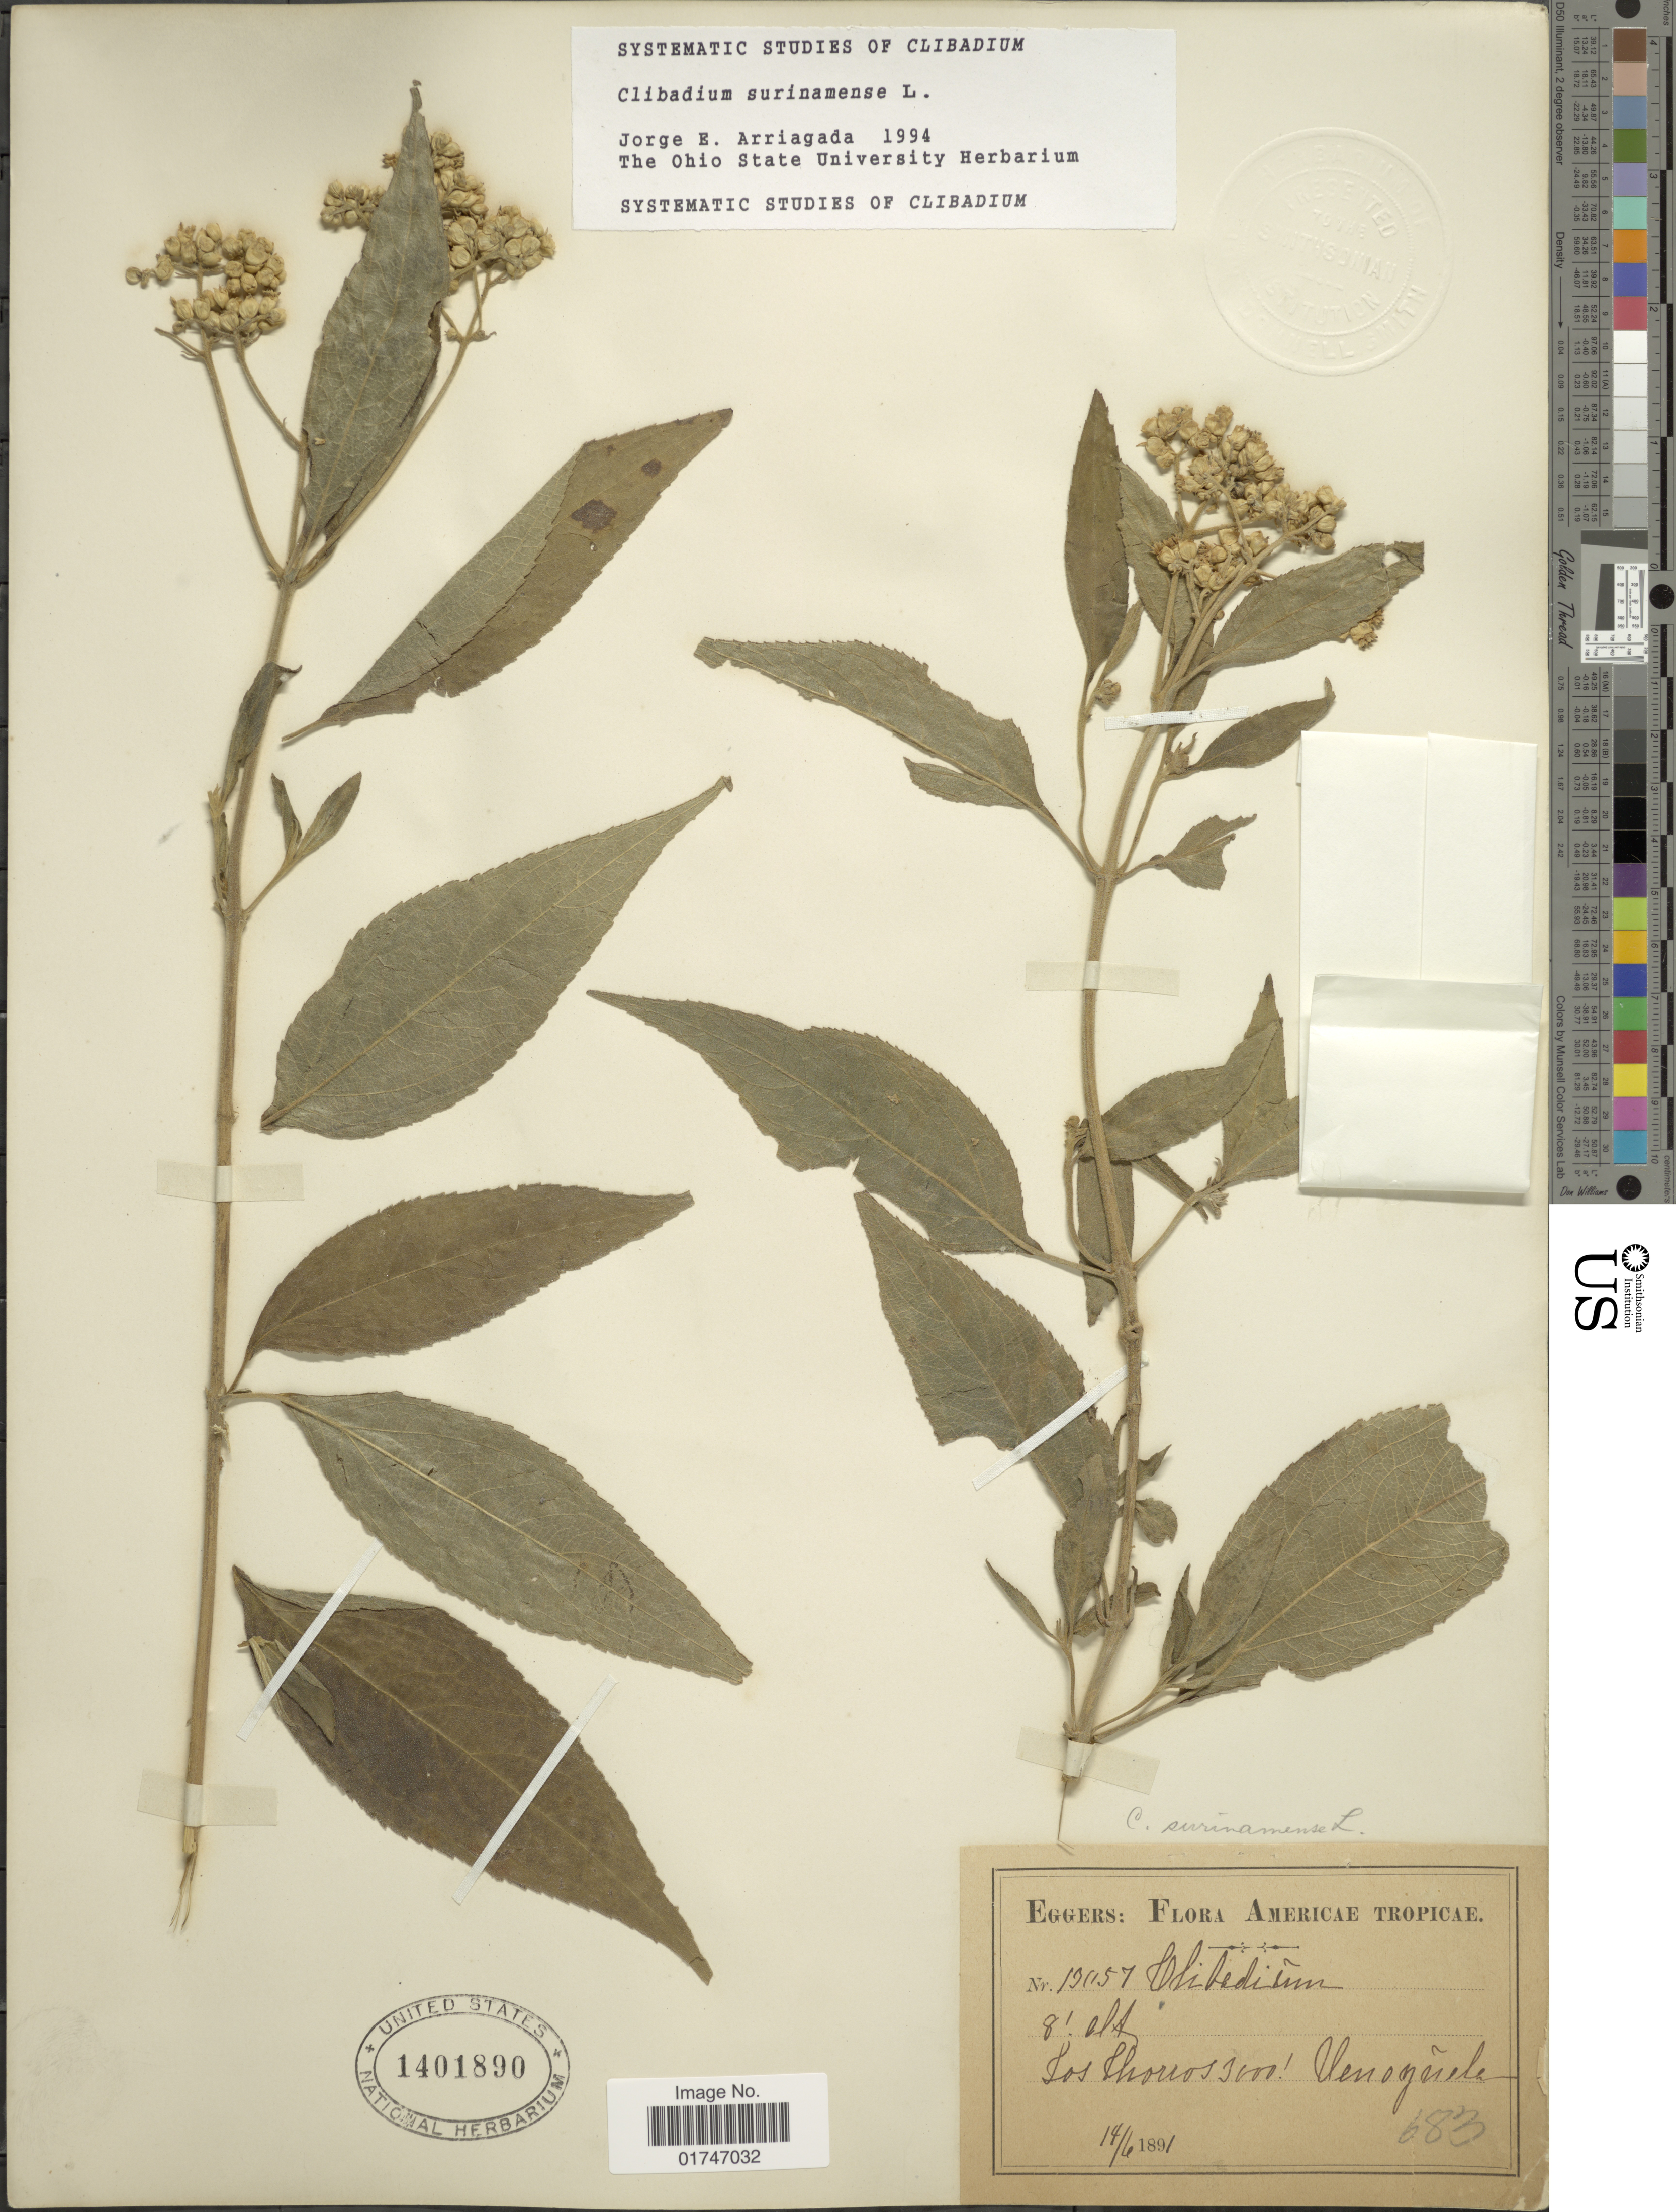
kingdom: Plantae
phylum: Tracheophyta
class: Magnoliopsida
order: Asterales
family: Asteraceae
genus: Clibadium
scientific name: Clibadium surinamense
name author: L.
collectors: -. Eggers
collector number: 13057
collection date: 1891-06-14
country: Venezuela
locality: Los Chorros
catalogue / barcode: US 1401890